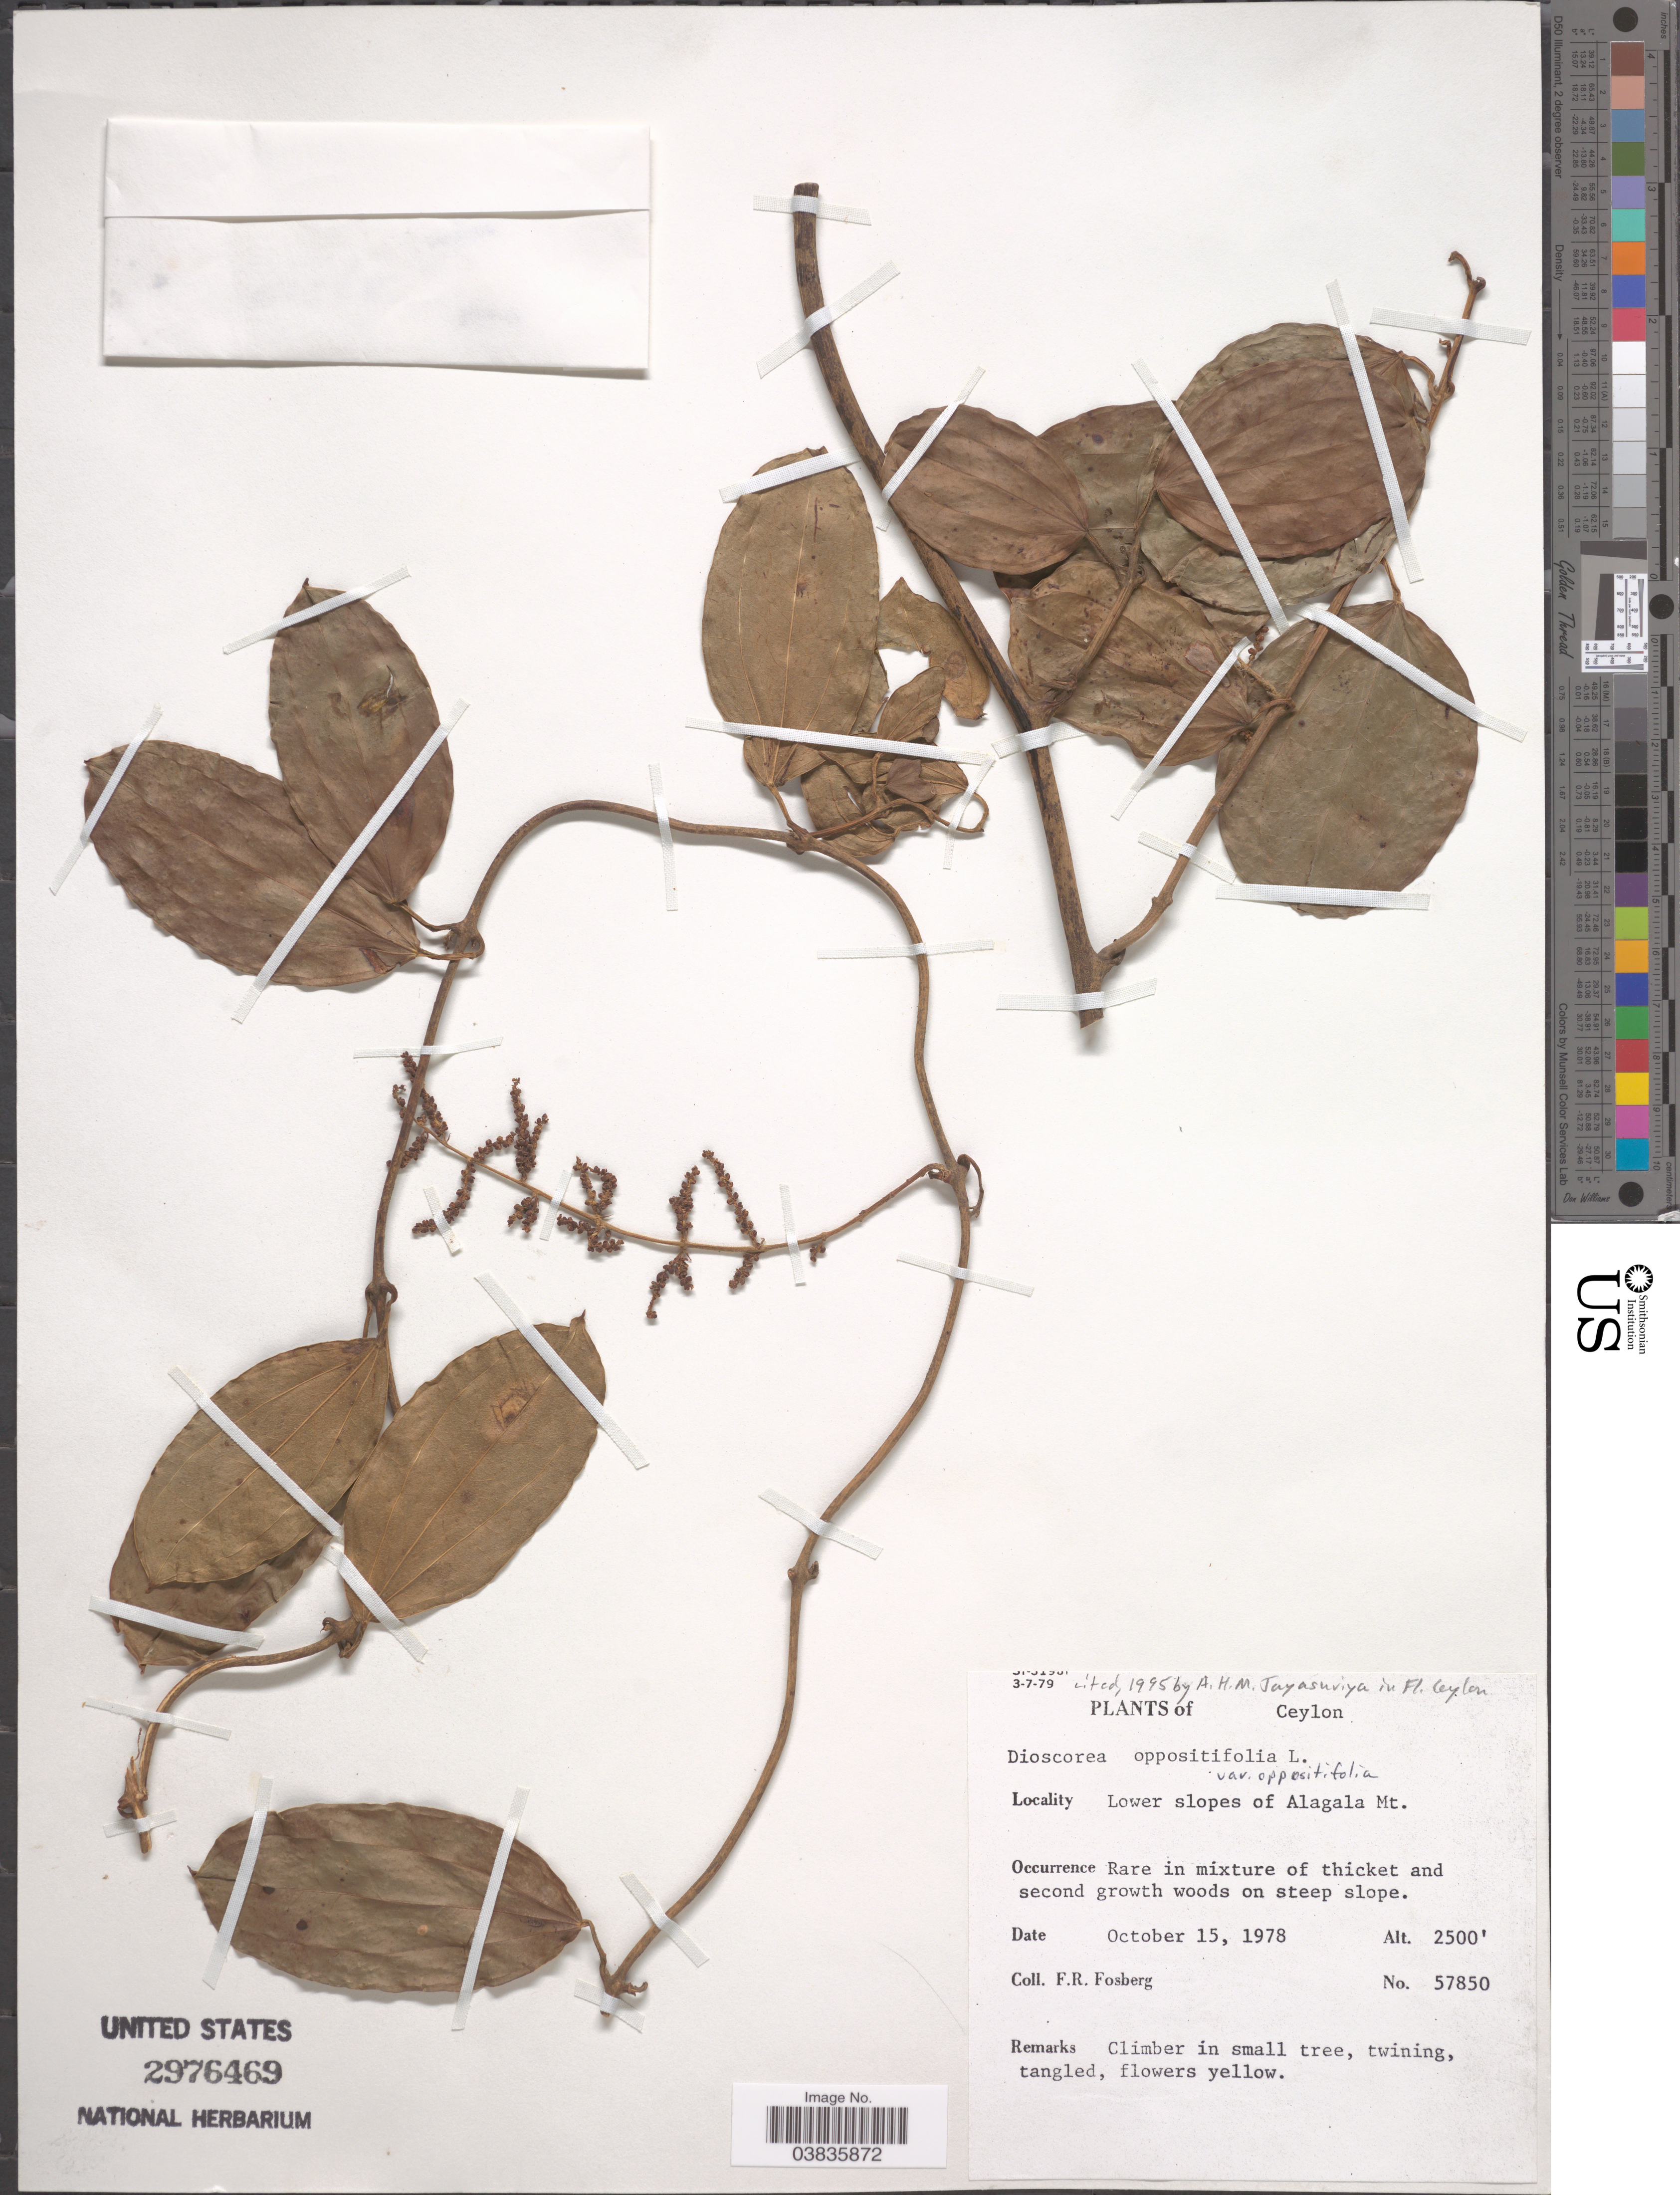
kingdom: Plantae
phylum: Tracheophyta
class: Liliopsida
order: Dioscoreales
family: Dioscoreaceae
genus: Dioscorea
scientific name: Dioscorea oppositifolia var. oppositifolia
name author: L.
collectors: F. R. Fosberg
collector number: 57850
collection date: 1978-10-15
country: Sri Lanka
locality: Ceylon. Lower slopes of Alagala Mt.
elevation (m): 762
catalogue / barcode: US 2976469